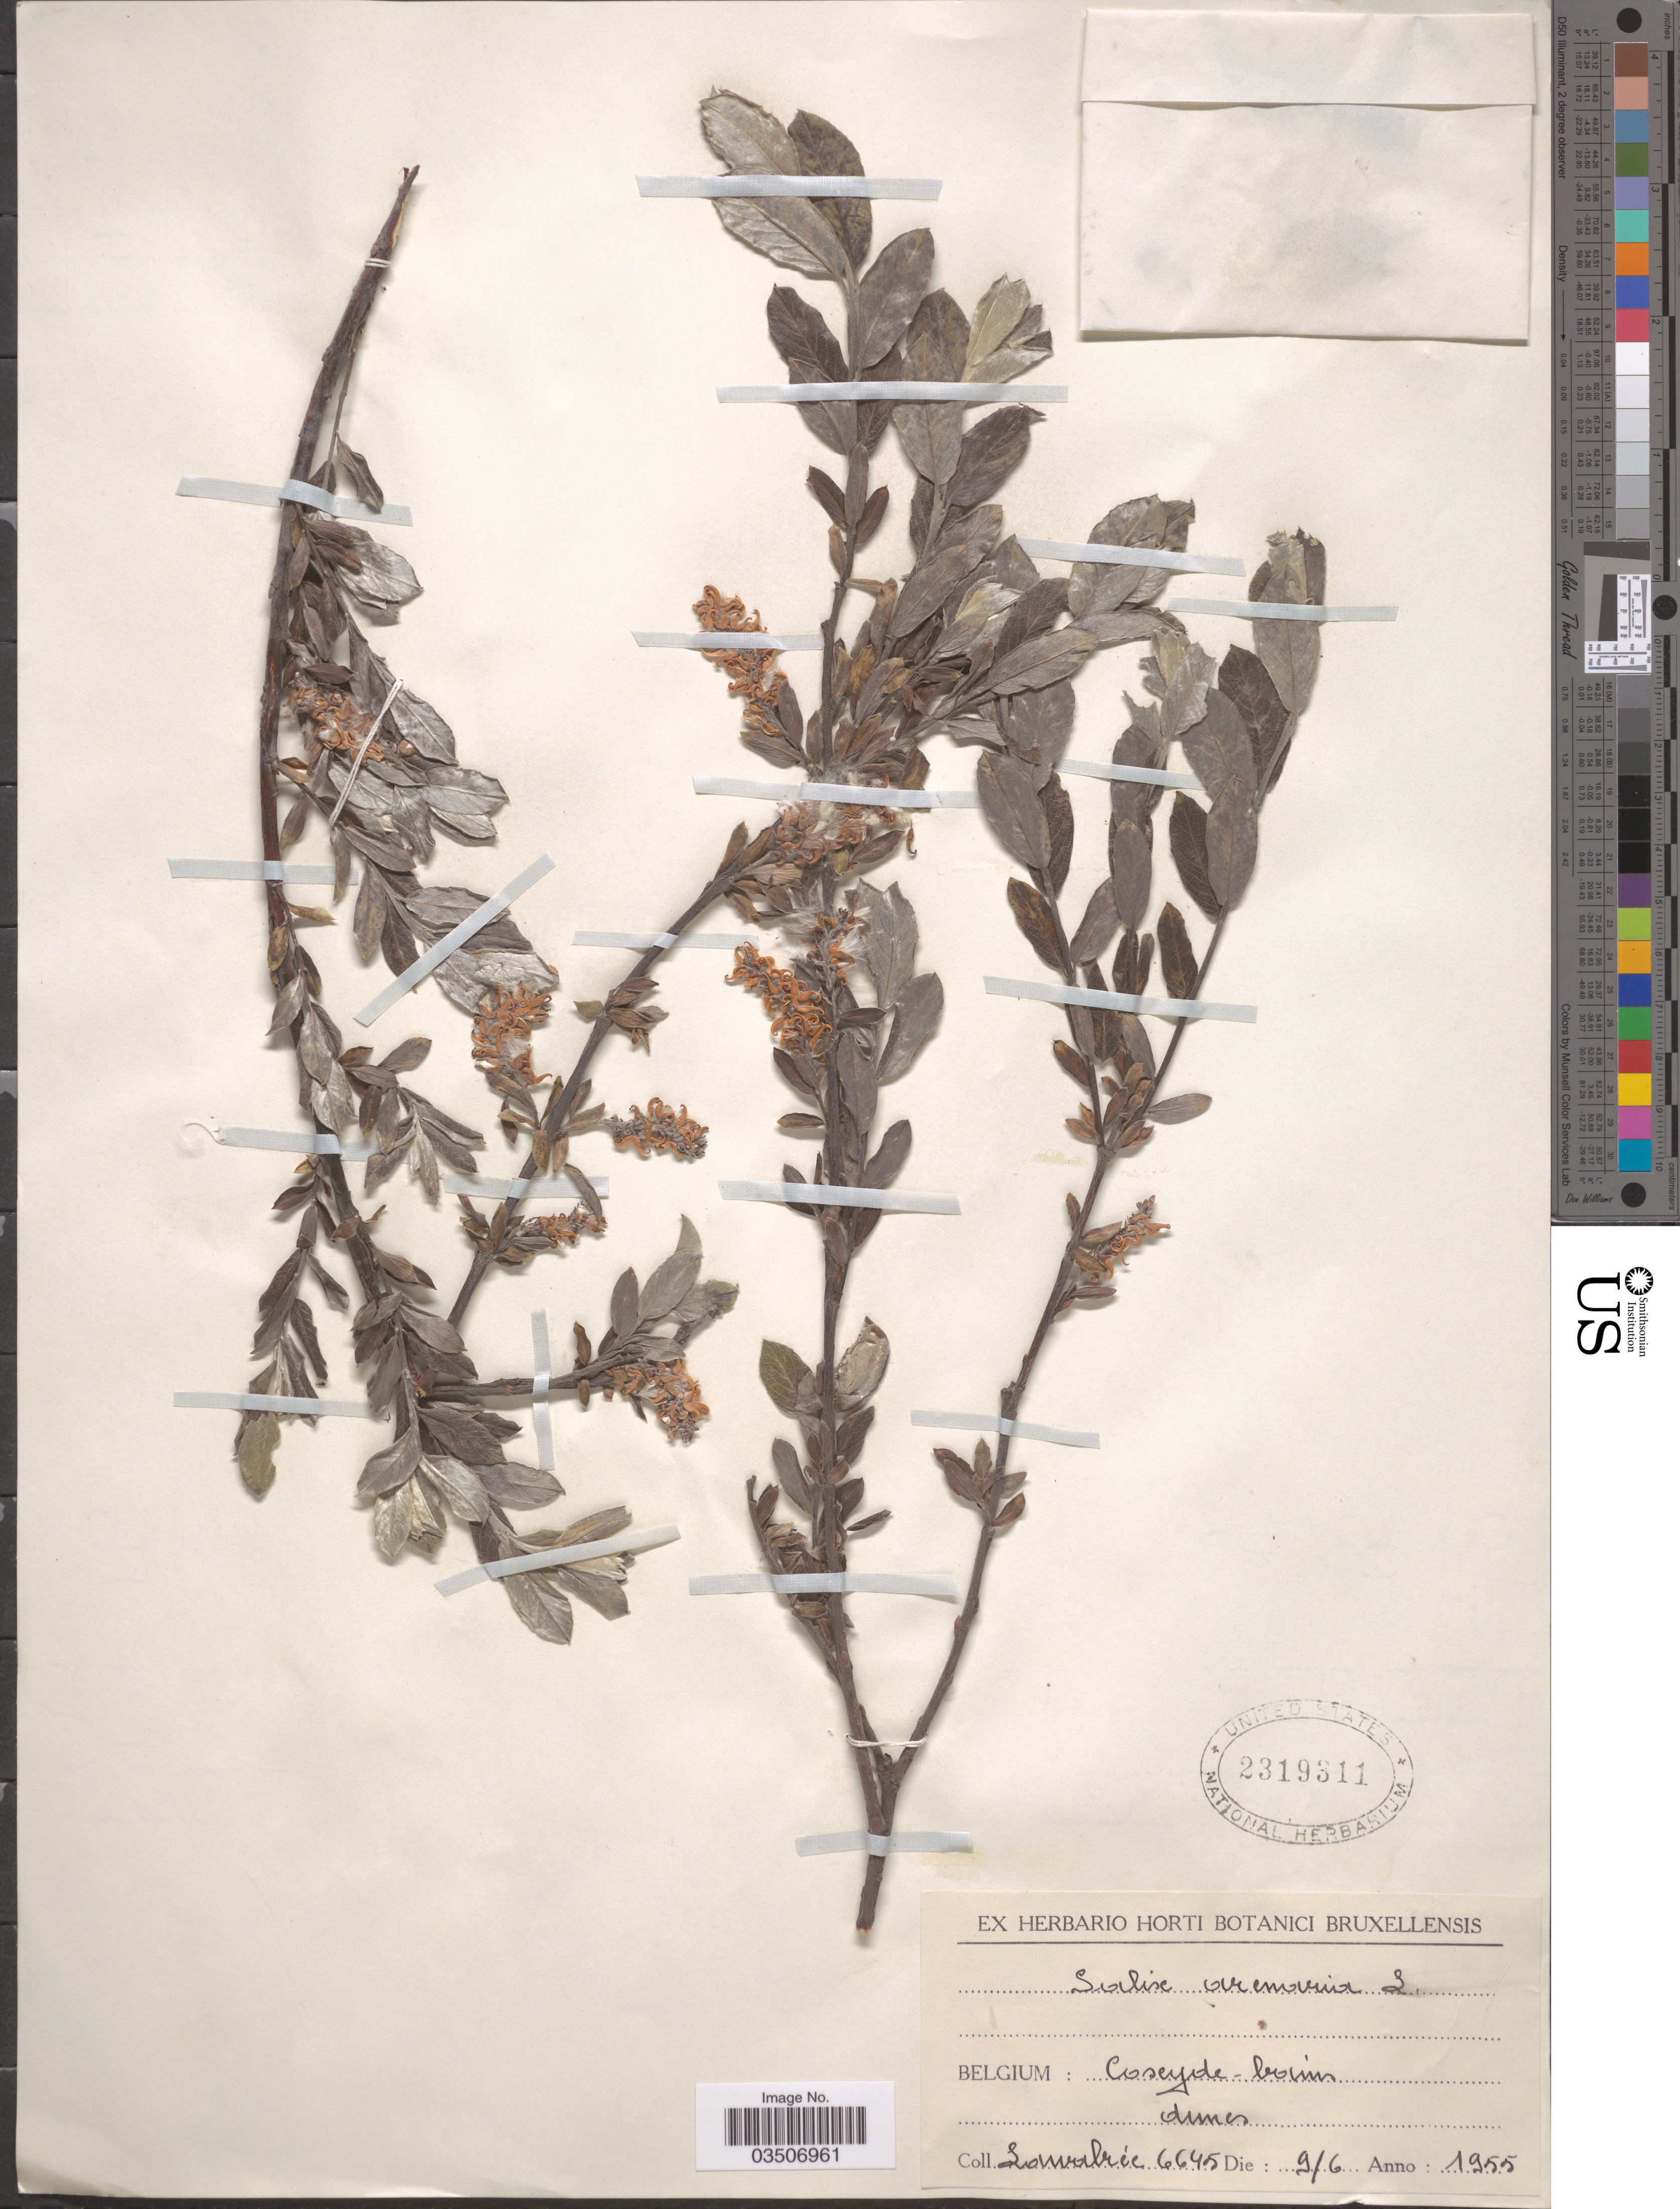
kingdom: Plantae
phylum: Tracheophyta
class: Magnoliopsida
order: Malpighiales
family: Salicaceae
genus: Salix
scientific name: Salix arenaria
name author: L.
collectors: A. G. Lawalrée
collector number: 6645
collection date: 1955-06-09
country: Belgium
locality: Cosey de-bains [interpreted].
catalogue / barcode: US 2319311